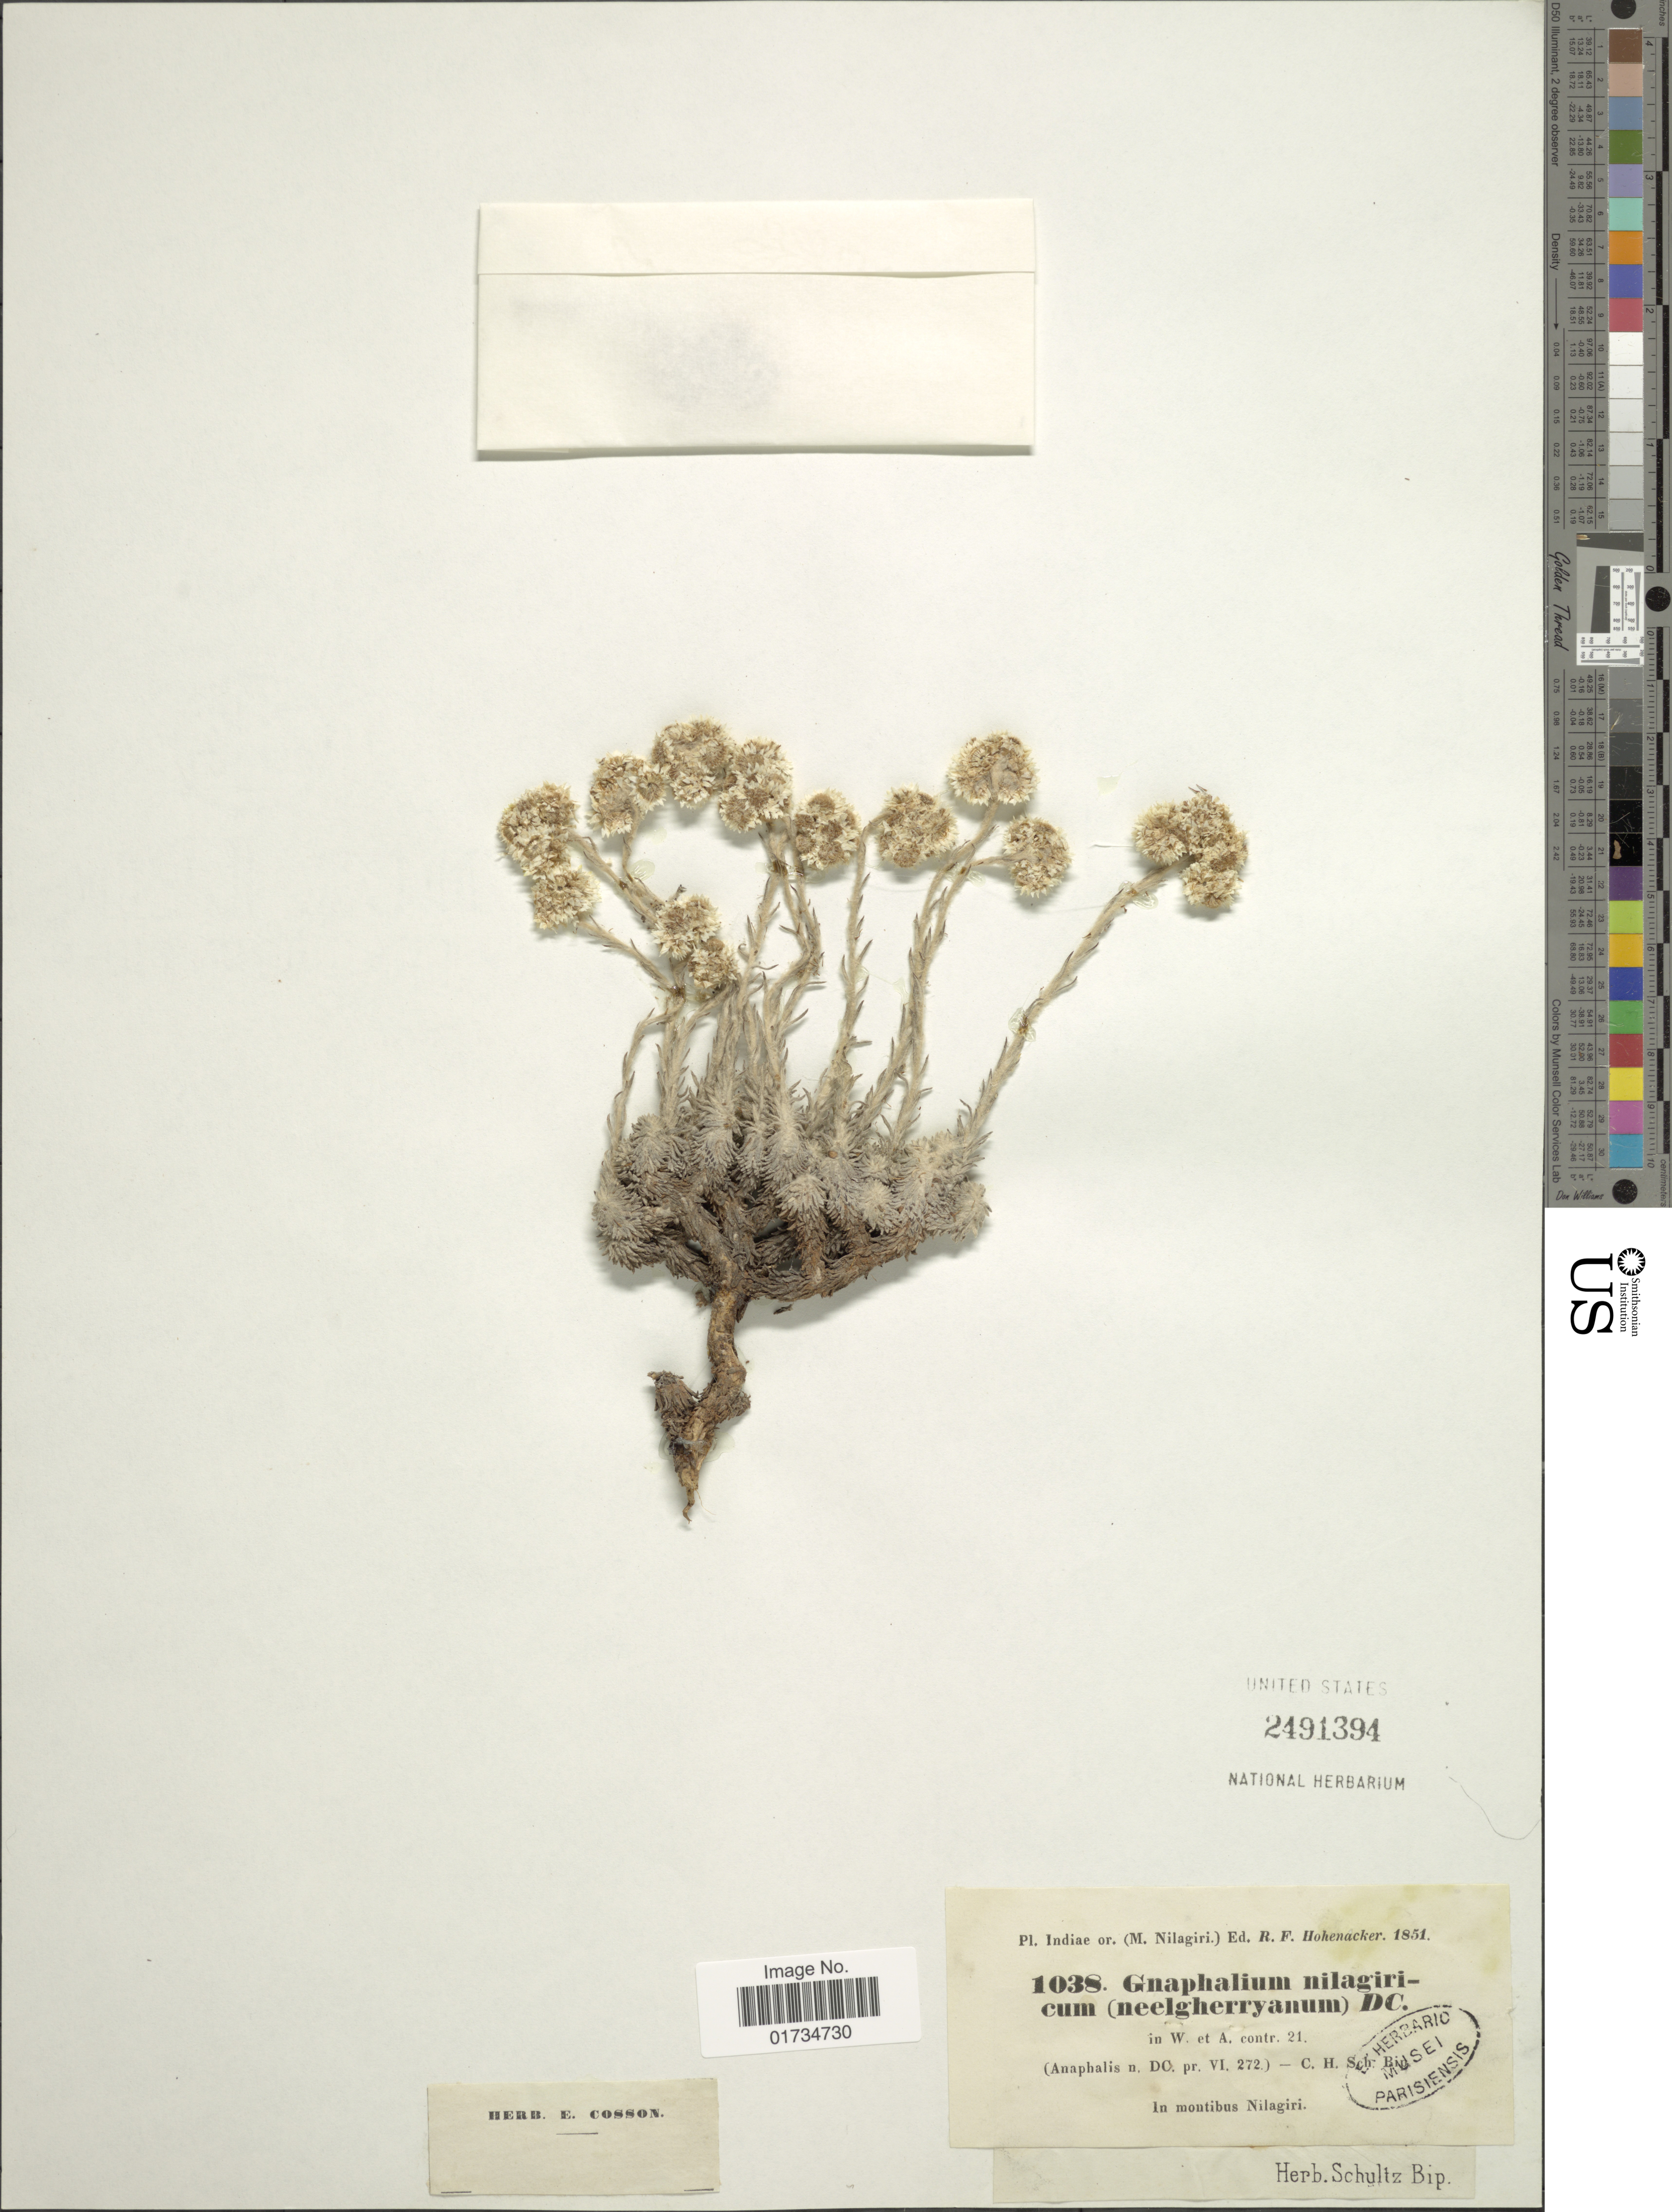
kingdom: Plantae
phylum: Tracheophyta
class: Magnoliopsida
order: Asterales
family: Asteraceae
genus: Anaphalis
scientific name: Anaphalis neelgerryana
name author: DC.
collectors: R. F. Hohenacker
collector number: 1038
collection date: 1851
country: India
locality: Pl. Indiae or. (M. Nilagiri.) In montibus Nilagiri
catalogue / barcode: US 2491394